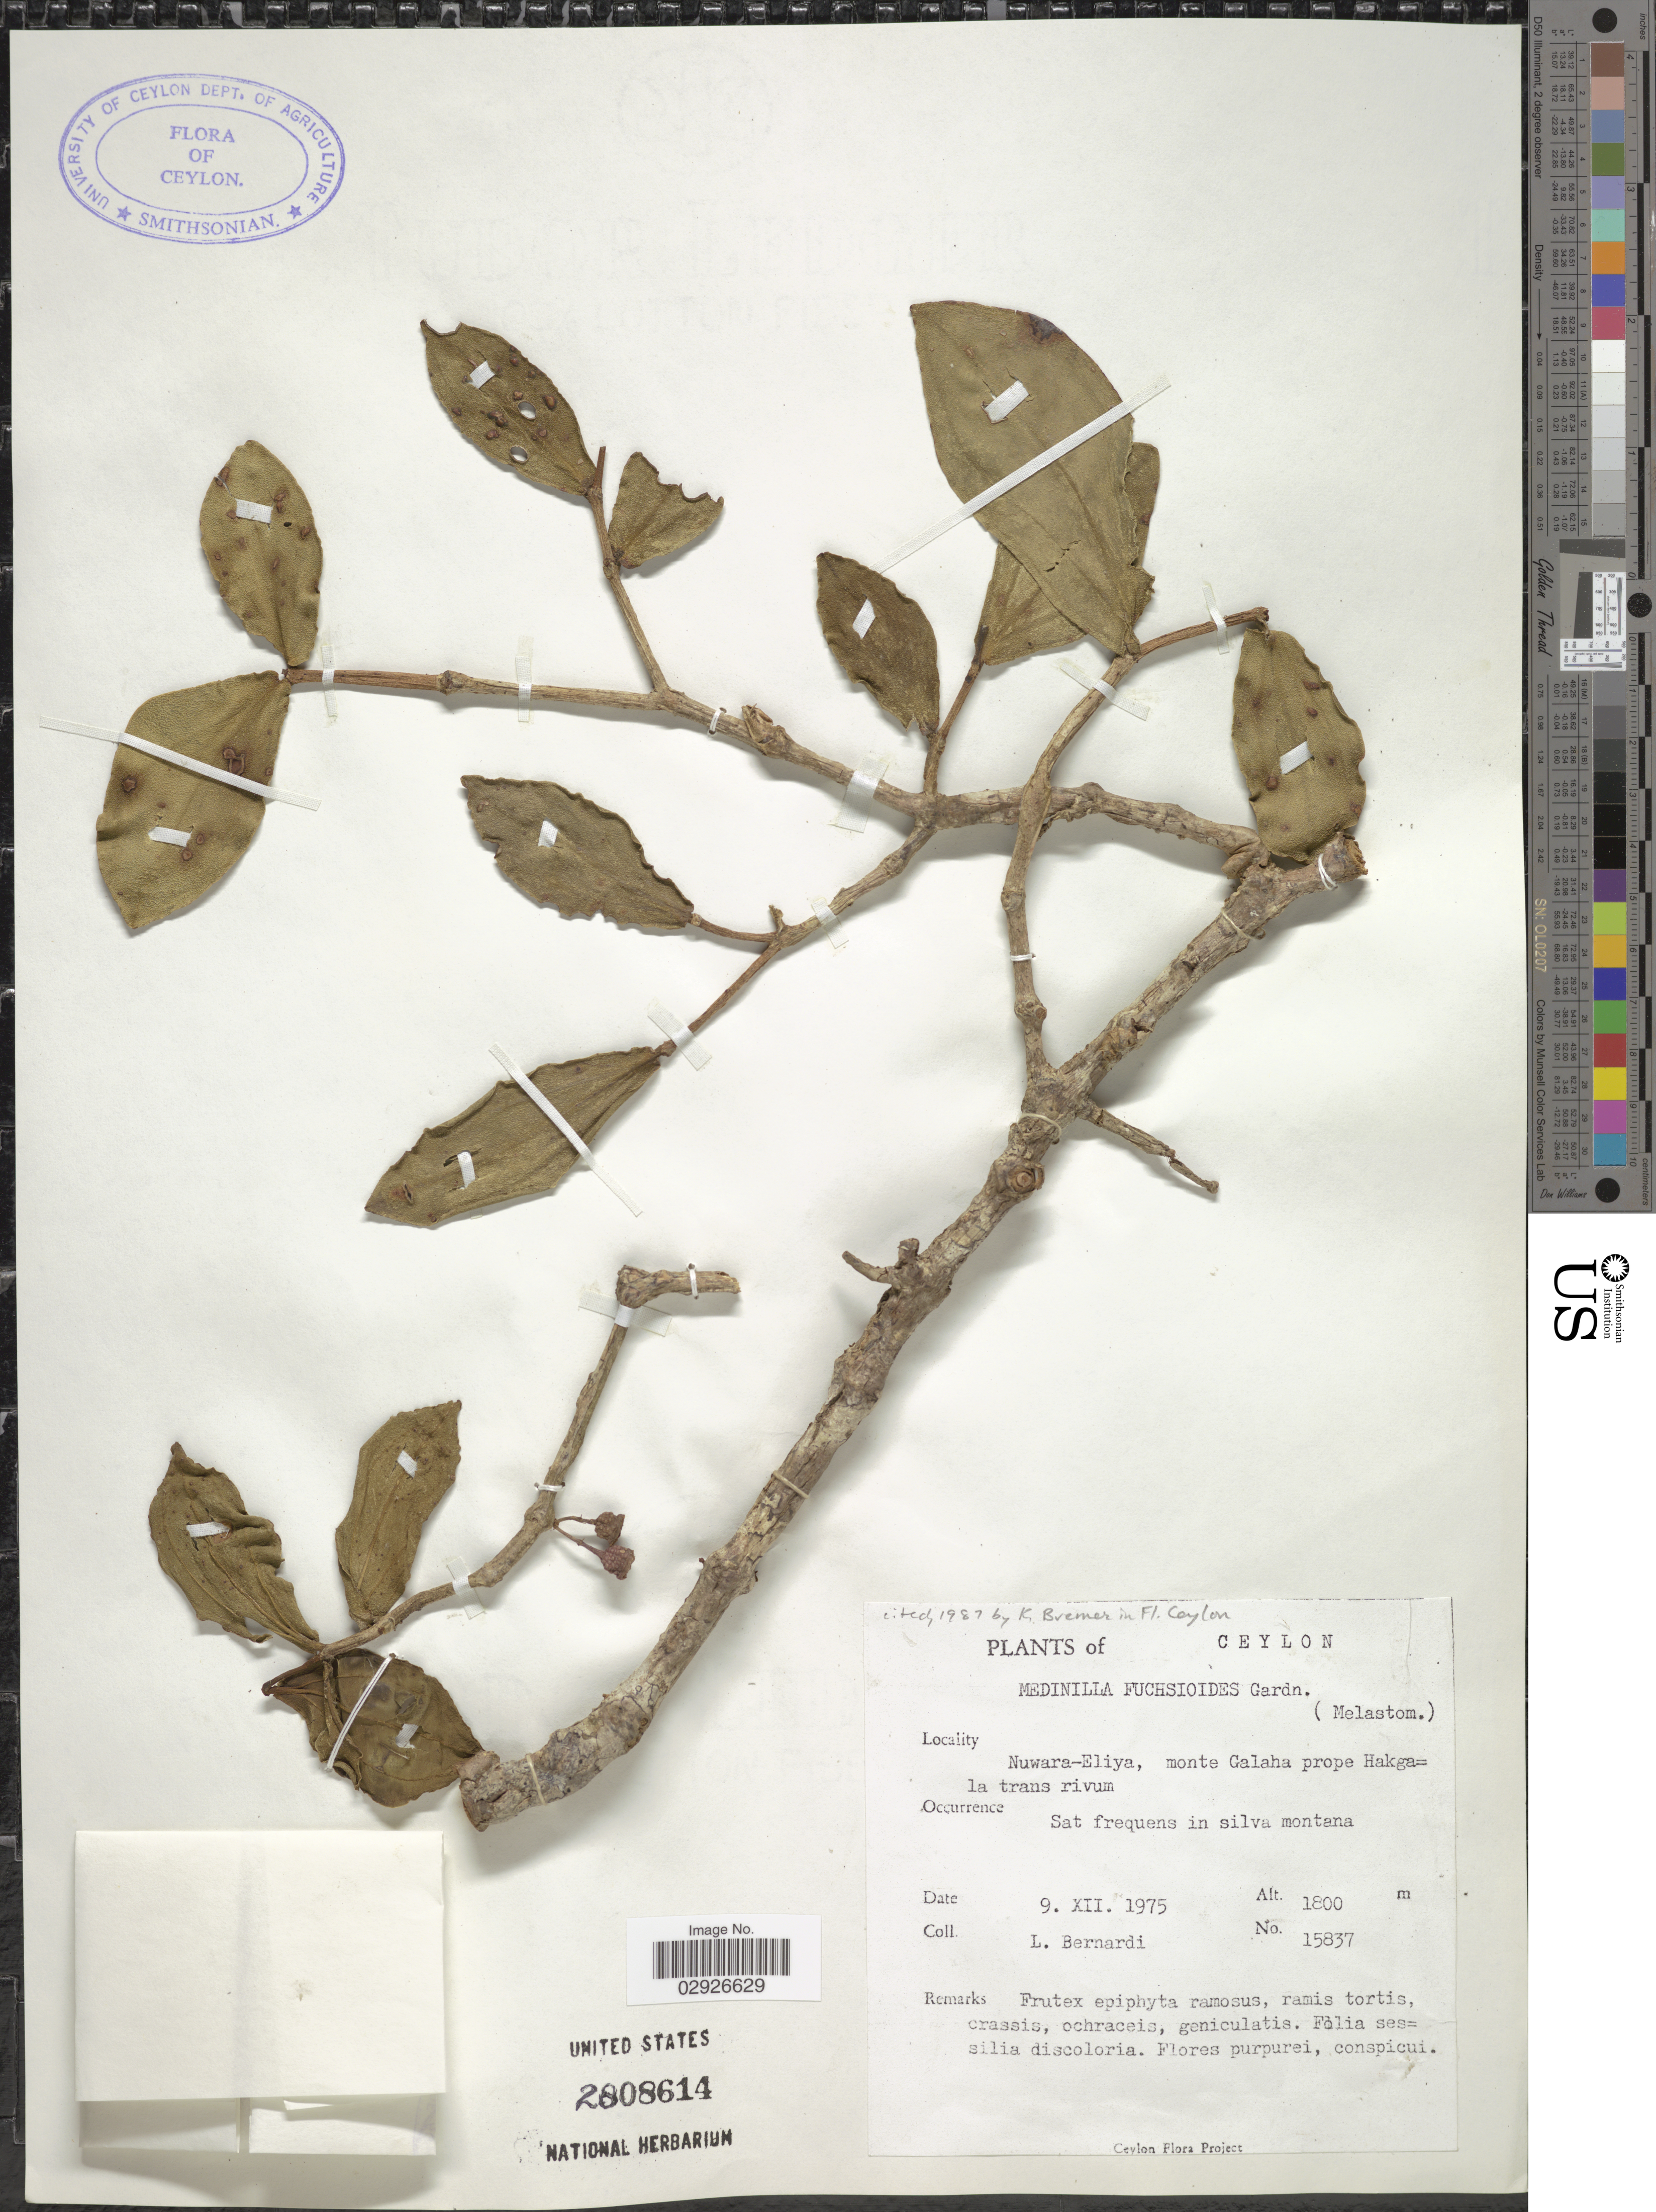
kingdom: Plantae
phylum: Tracheophyta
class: Magnoliopsida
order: Myrtales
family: Melastomataceae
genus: Medinilla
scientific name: Medinilla fuchsioides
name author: Gard.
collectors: L. Bernardi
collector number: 15837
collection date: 1975-12-09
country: Sri Lanka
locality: Ceylon. Nuwara-Eliya, monte Galaha prope Hakgala trans rivum.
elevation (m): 1800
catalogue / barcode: US 2808614